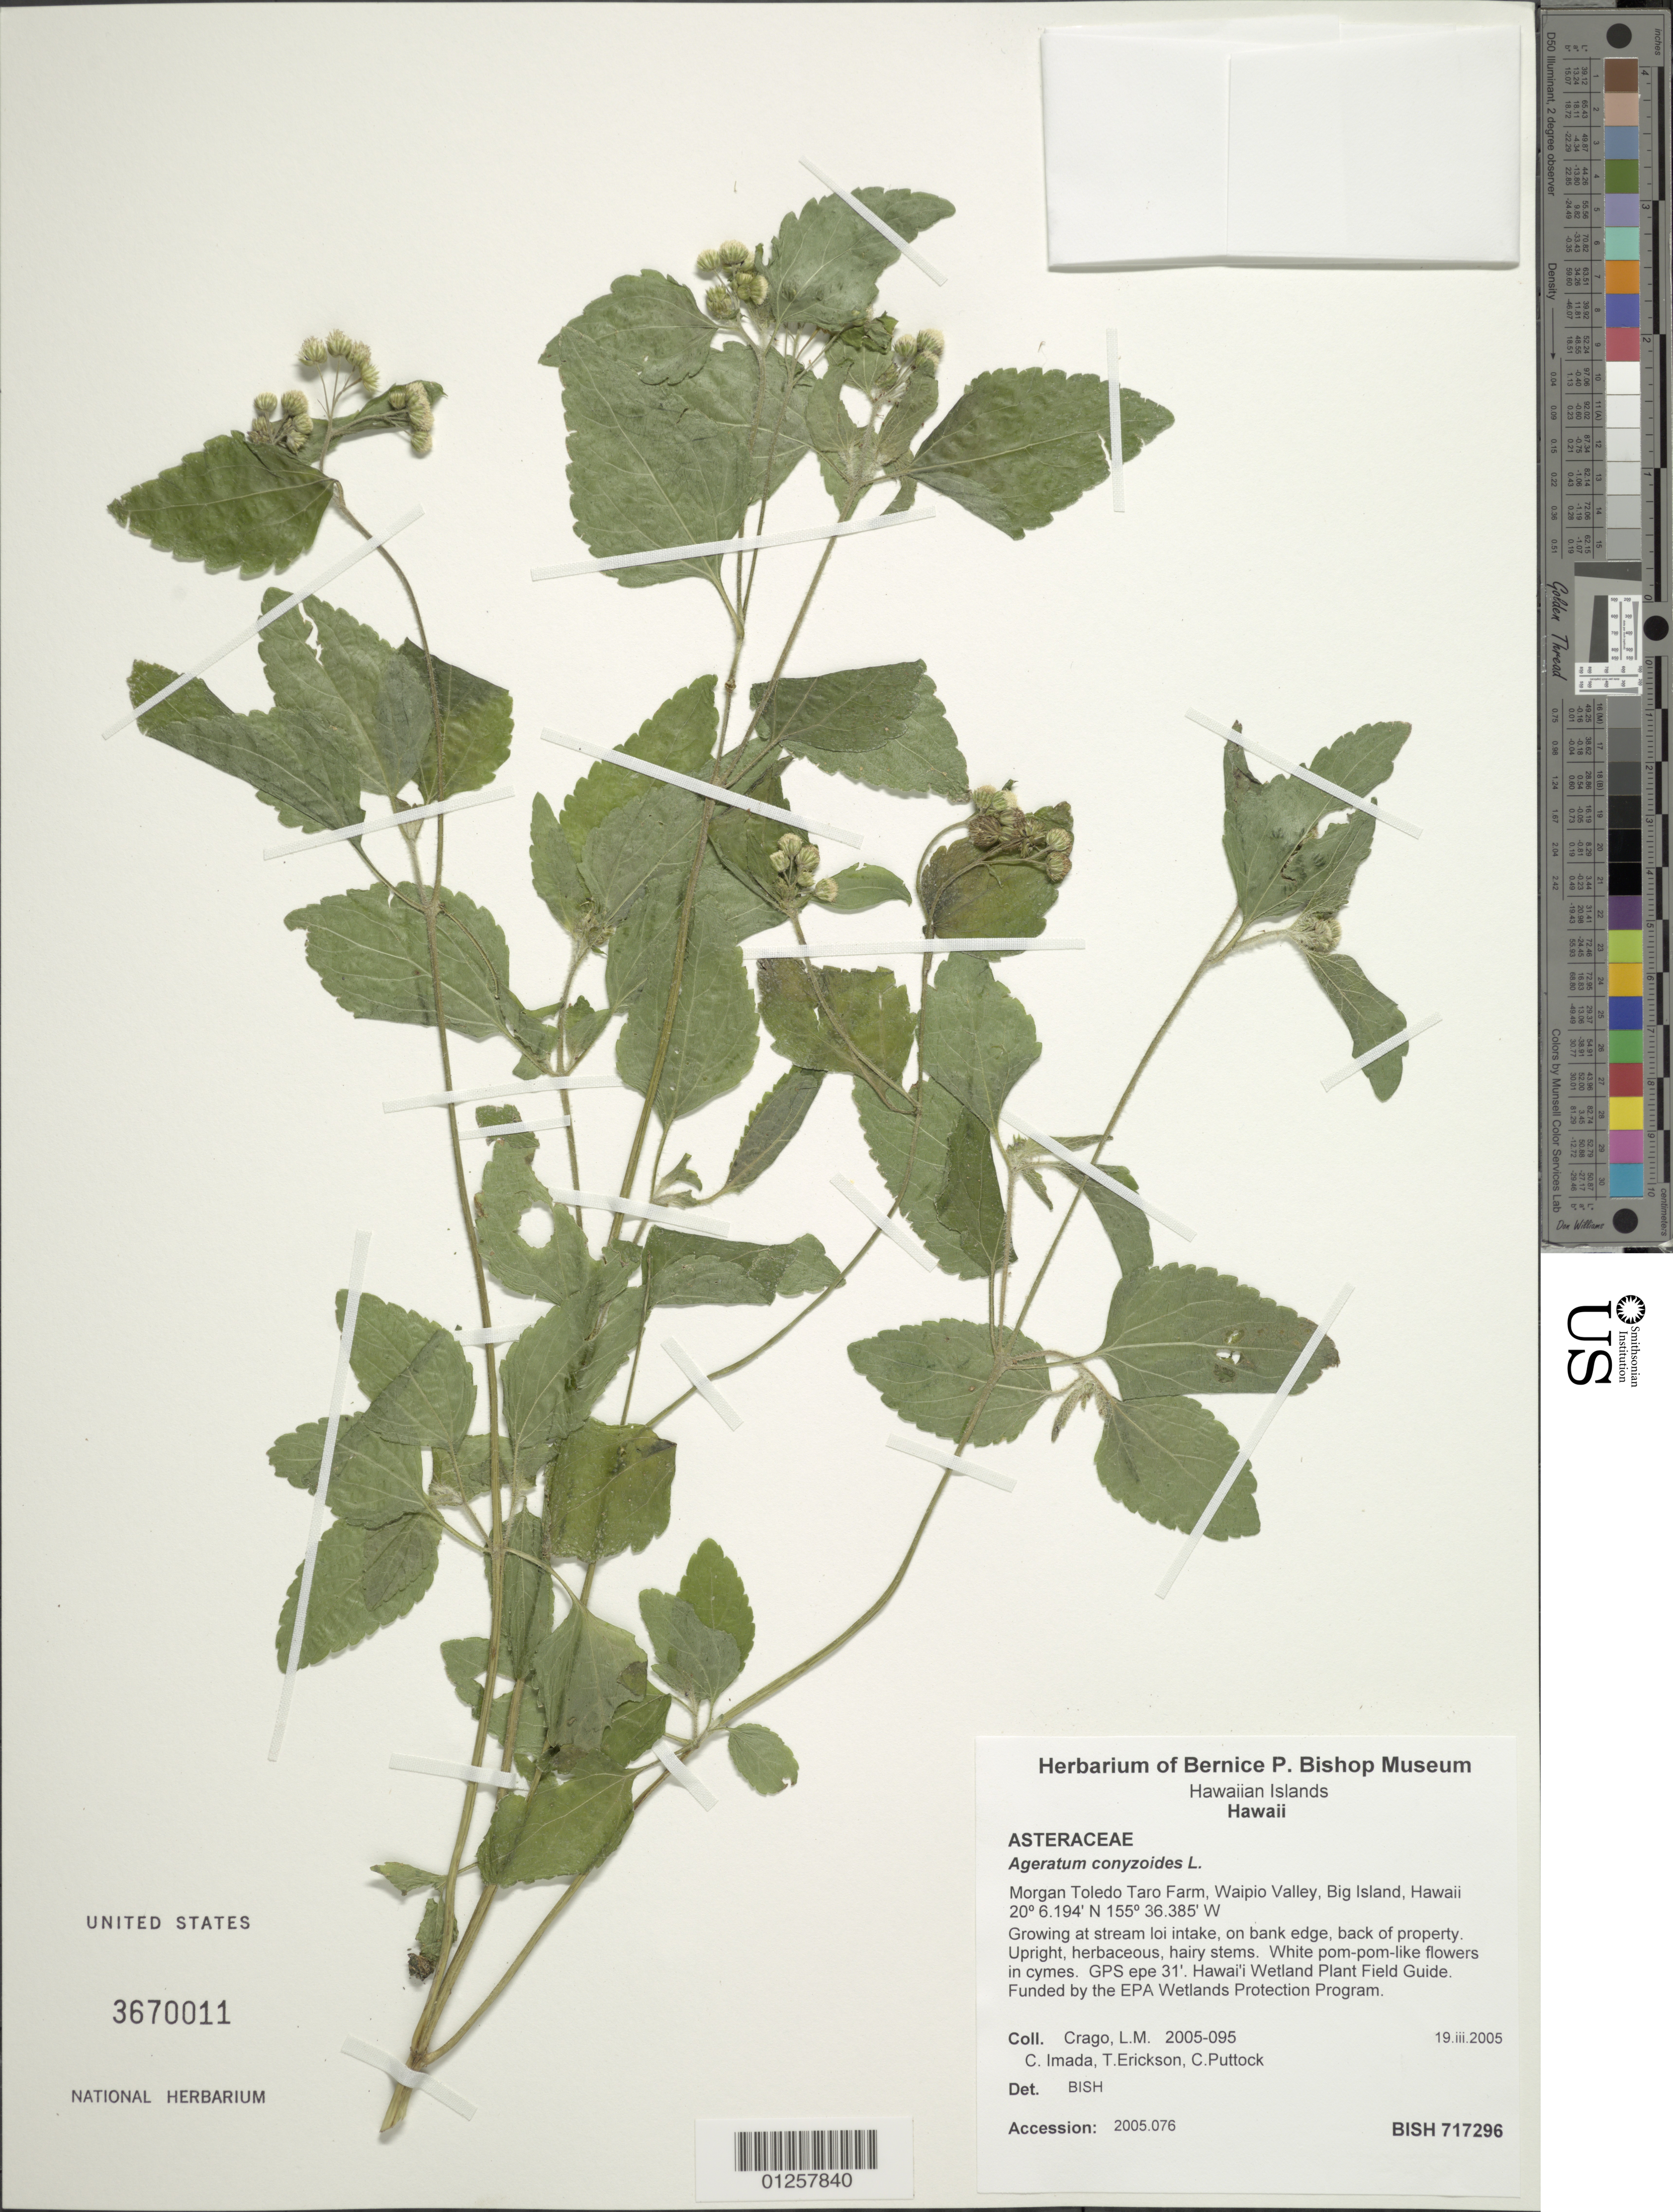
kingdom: Plantae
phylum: Tracheophyta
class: Magnoliopsida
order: Asterales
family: Asteraceae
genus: Ageratum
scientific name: Ageratum conyzoides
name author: L.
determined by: BISH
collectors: L. Crago, C. Imada, T. Erickson & C. Puttock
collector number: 2005-095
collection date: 2005-03-19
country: United States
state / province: Hawaii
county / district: Hawaii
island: Hawaii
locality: Machuu Toledo Taro Farm, Waipio Valley, Big Island.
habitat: At stream loi intake, on bank edge.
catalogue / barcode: US 3670011